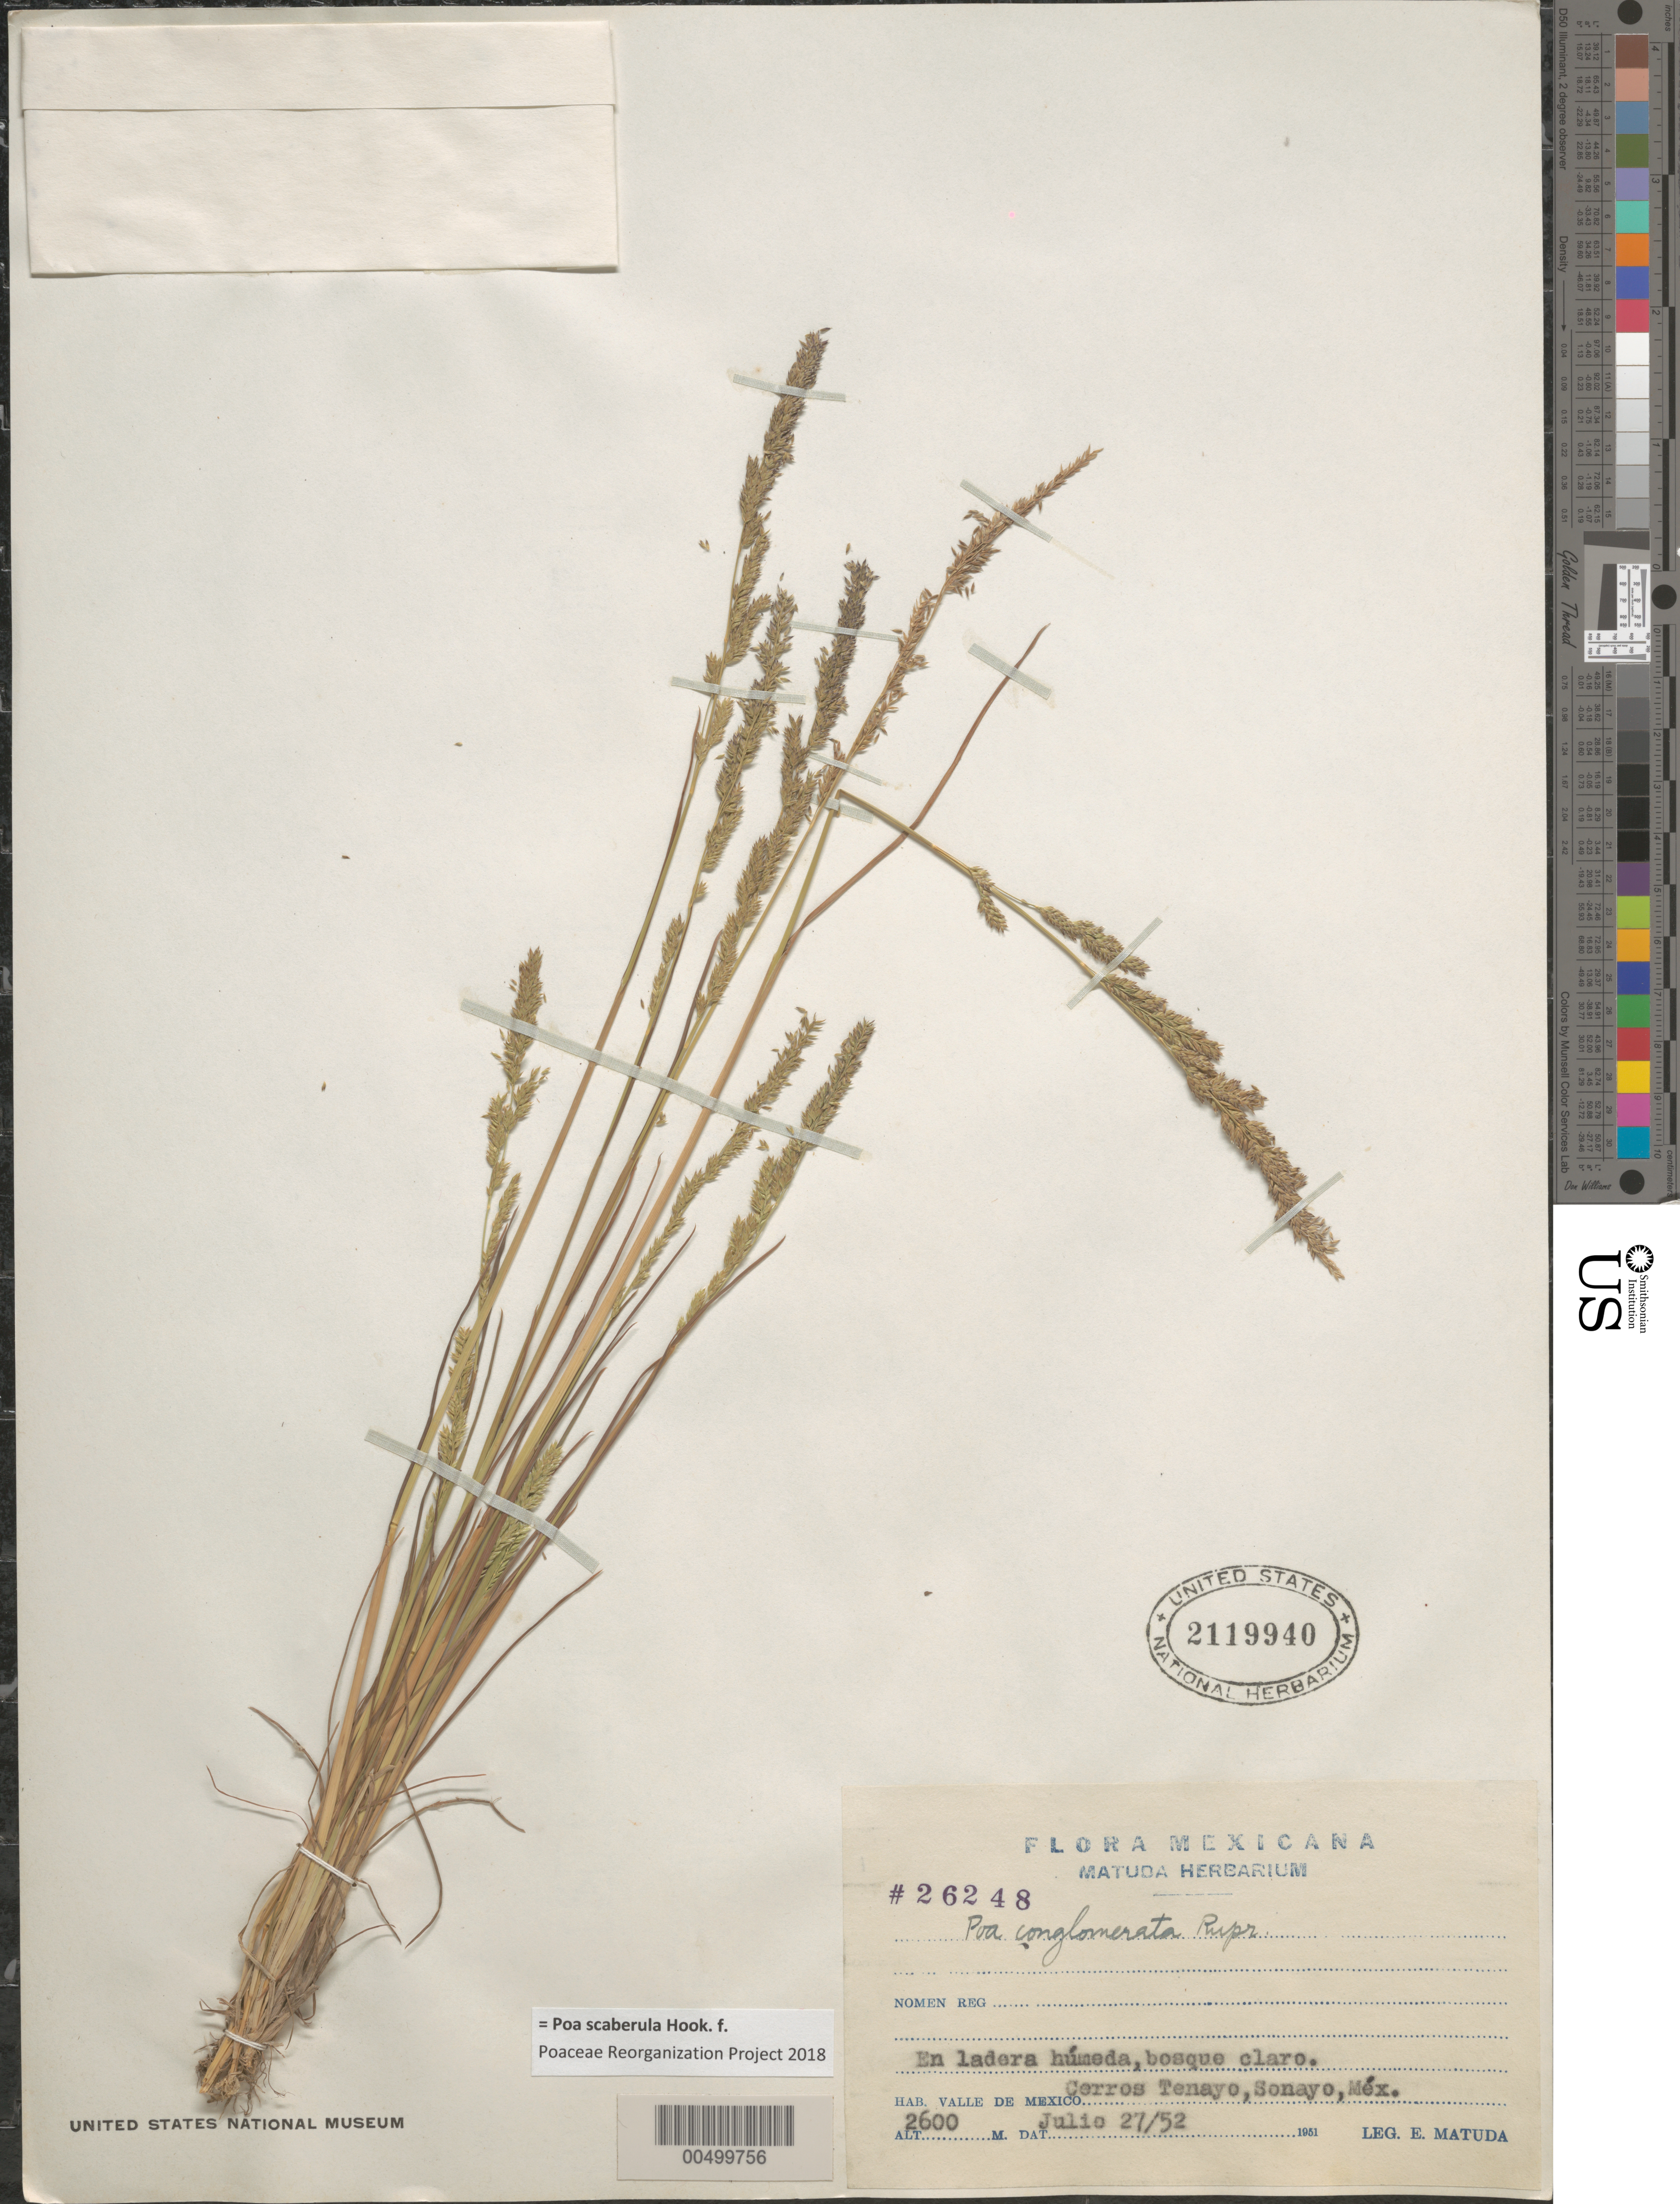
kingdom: Plantae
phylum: Tracheophyta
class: Liliopsida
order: Poales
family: Poaceae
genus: Poa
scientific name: Poa scaberula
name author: Hook. f.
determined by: Poaceae Reorganization Project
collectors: E. Matuda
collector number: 26248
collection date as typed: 27 Jul 1942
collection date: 1942-07-27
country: Mexico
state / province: México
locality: Valle de Mexico, Cerros Tenayo, Sonayo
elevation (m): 2600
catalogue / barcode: US 2119940